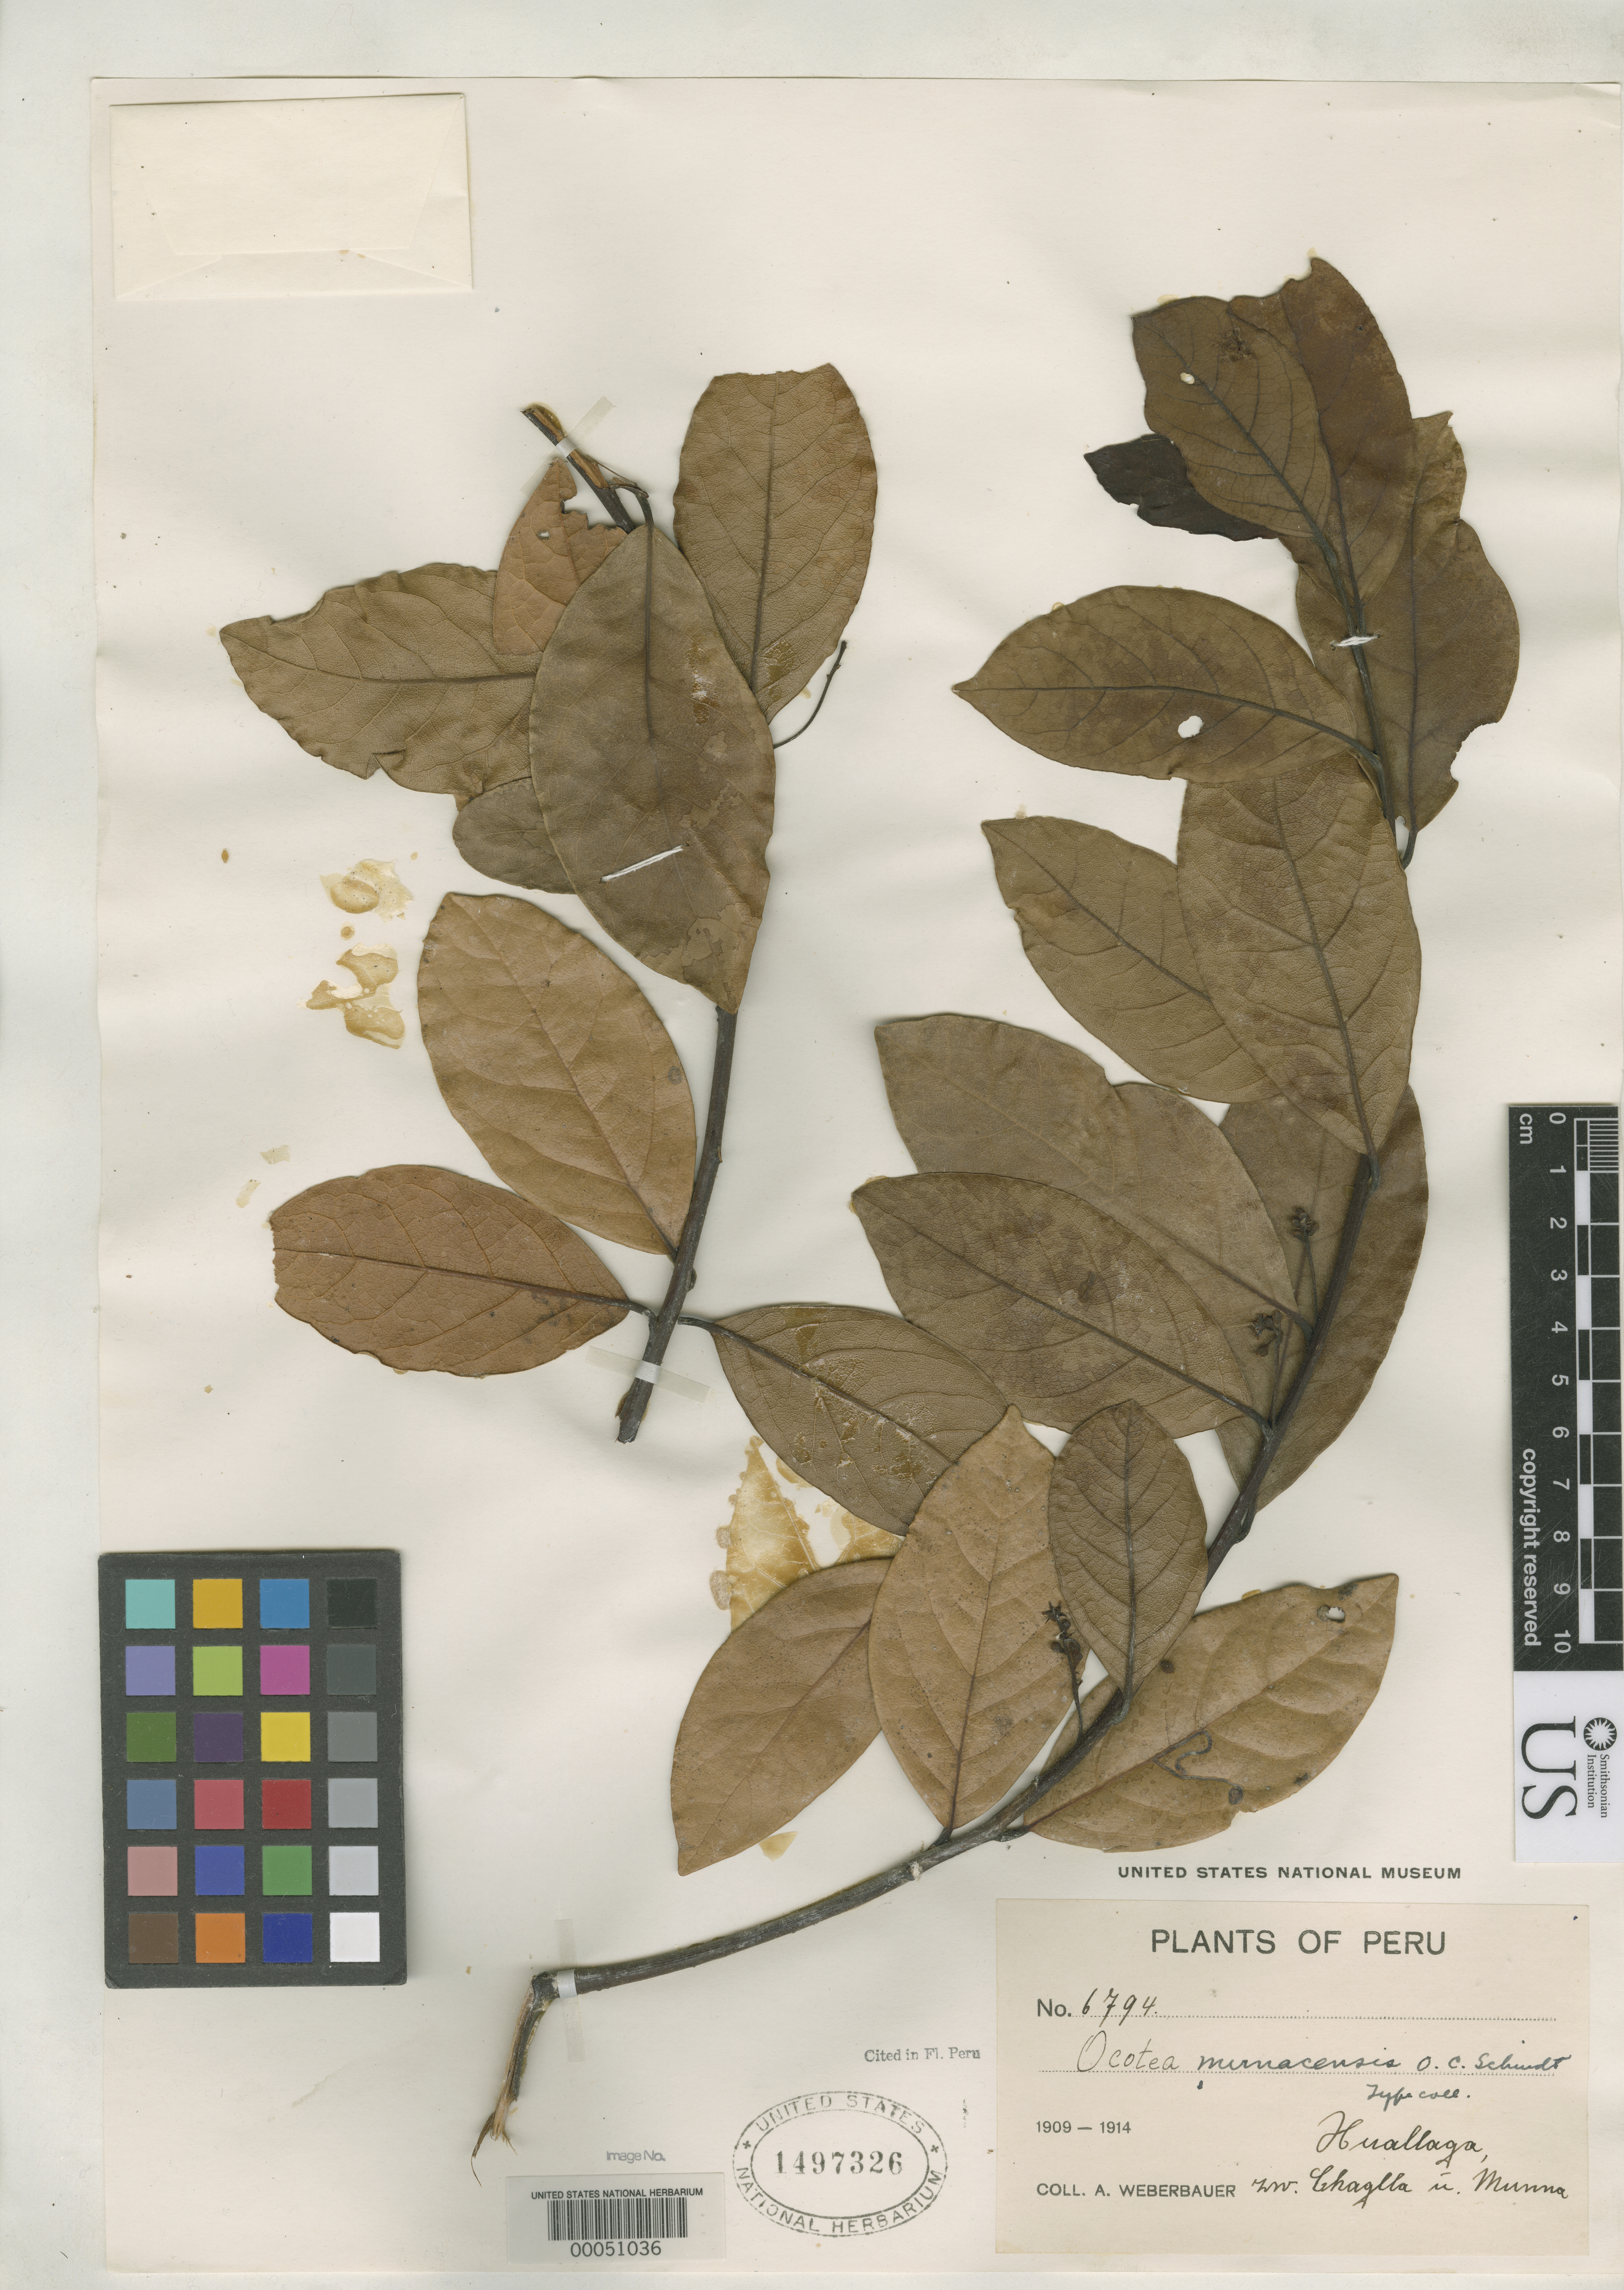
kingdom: Plantae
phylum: Tracheophyta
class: Magnoliopsida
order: Laurales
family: Lauraceae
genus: Ocotea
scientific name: Ocotea munaceansis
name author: O.C. Schmidt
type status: Isotype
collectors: A. Weberbauer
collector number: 6794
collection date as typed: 1909 to -- --- 1914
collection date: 1909/1914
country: Peru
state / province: San Martín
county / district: Huallaga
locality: Huallaga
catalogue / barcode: US 1497326